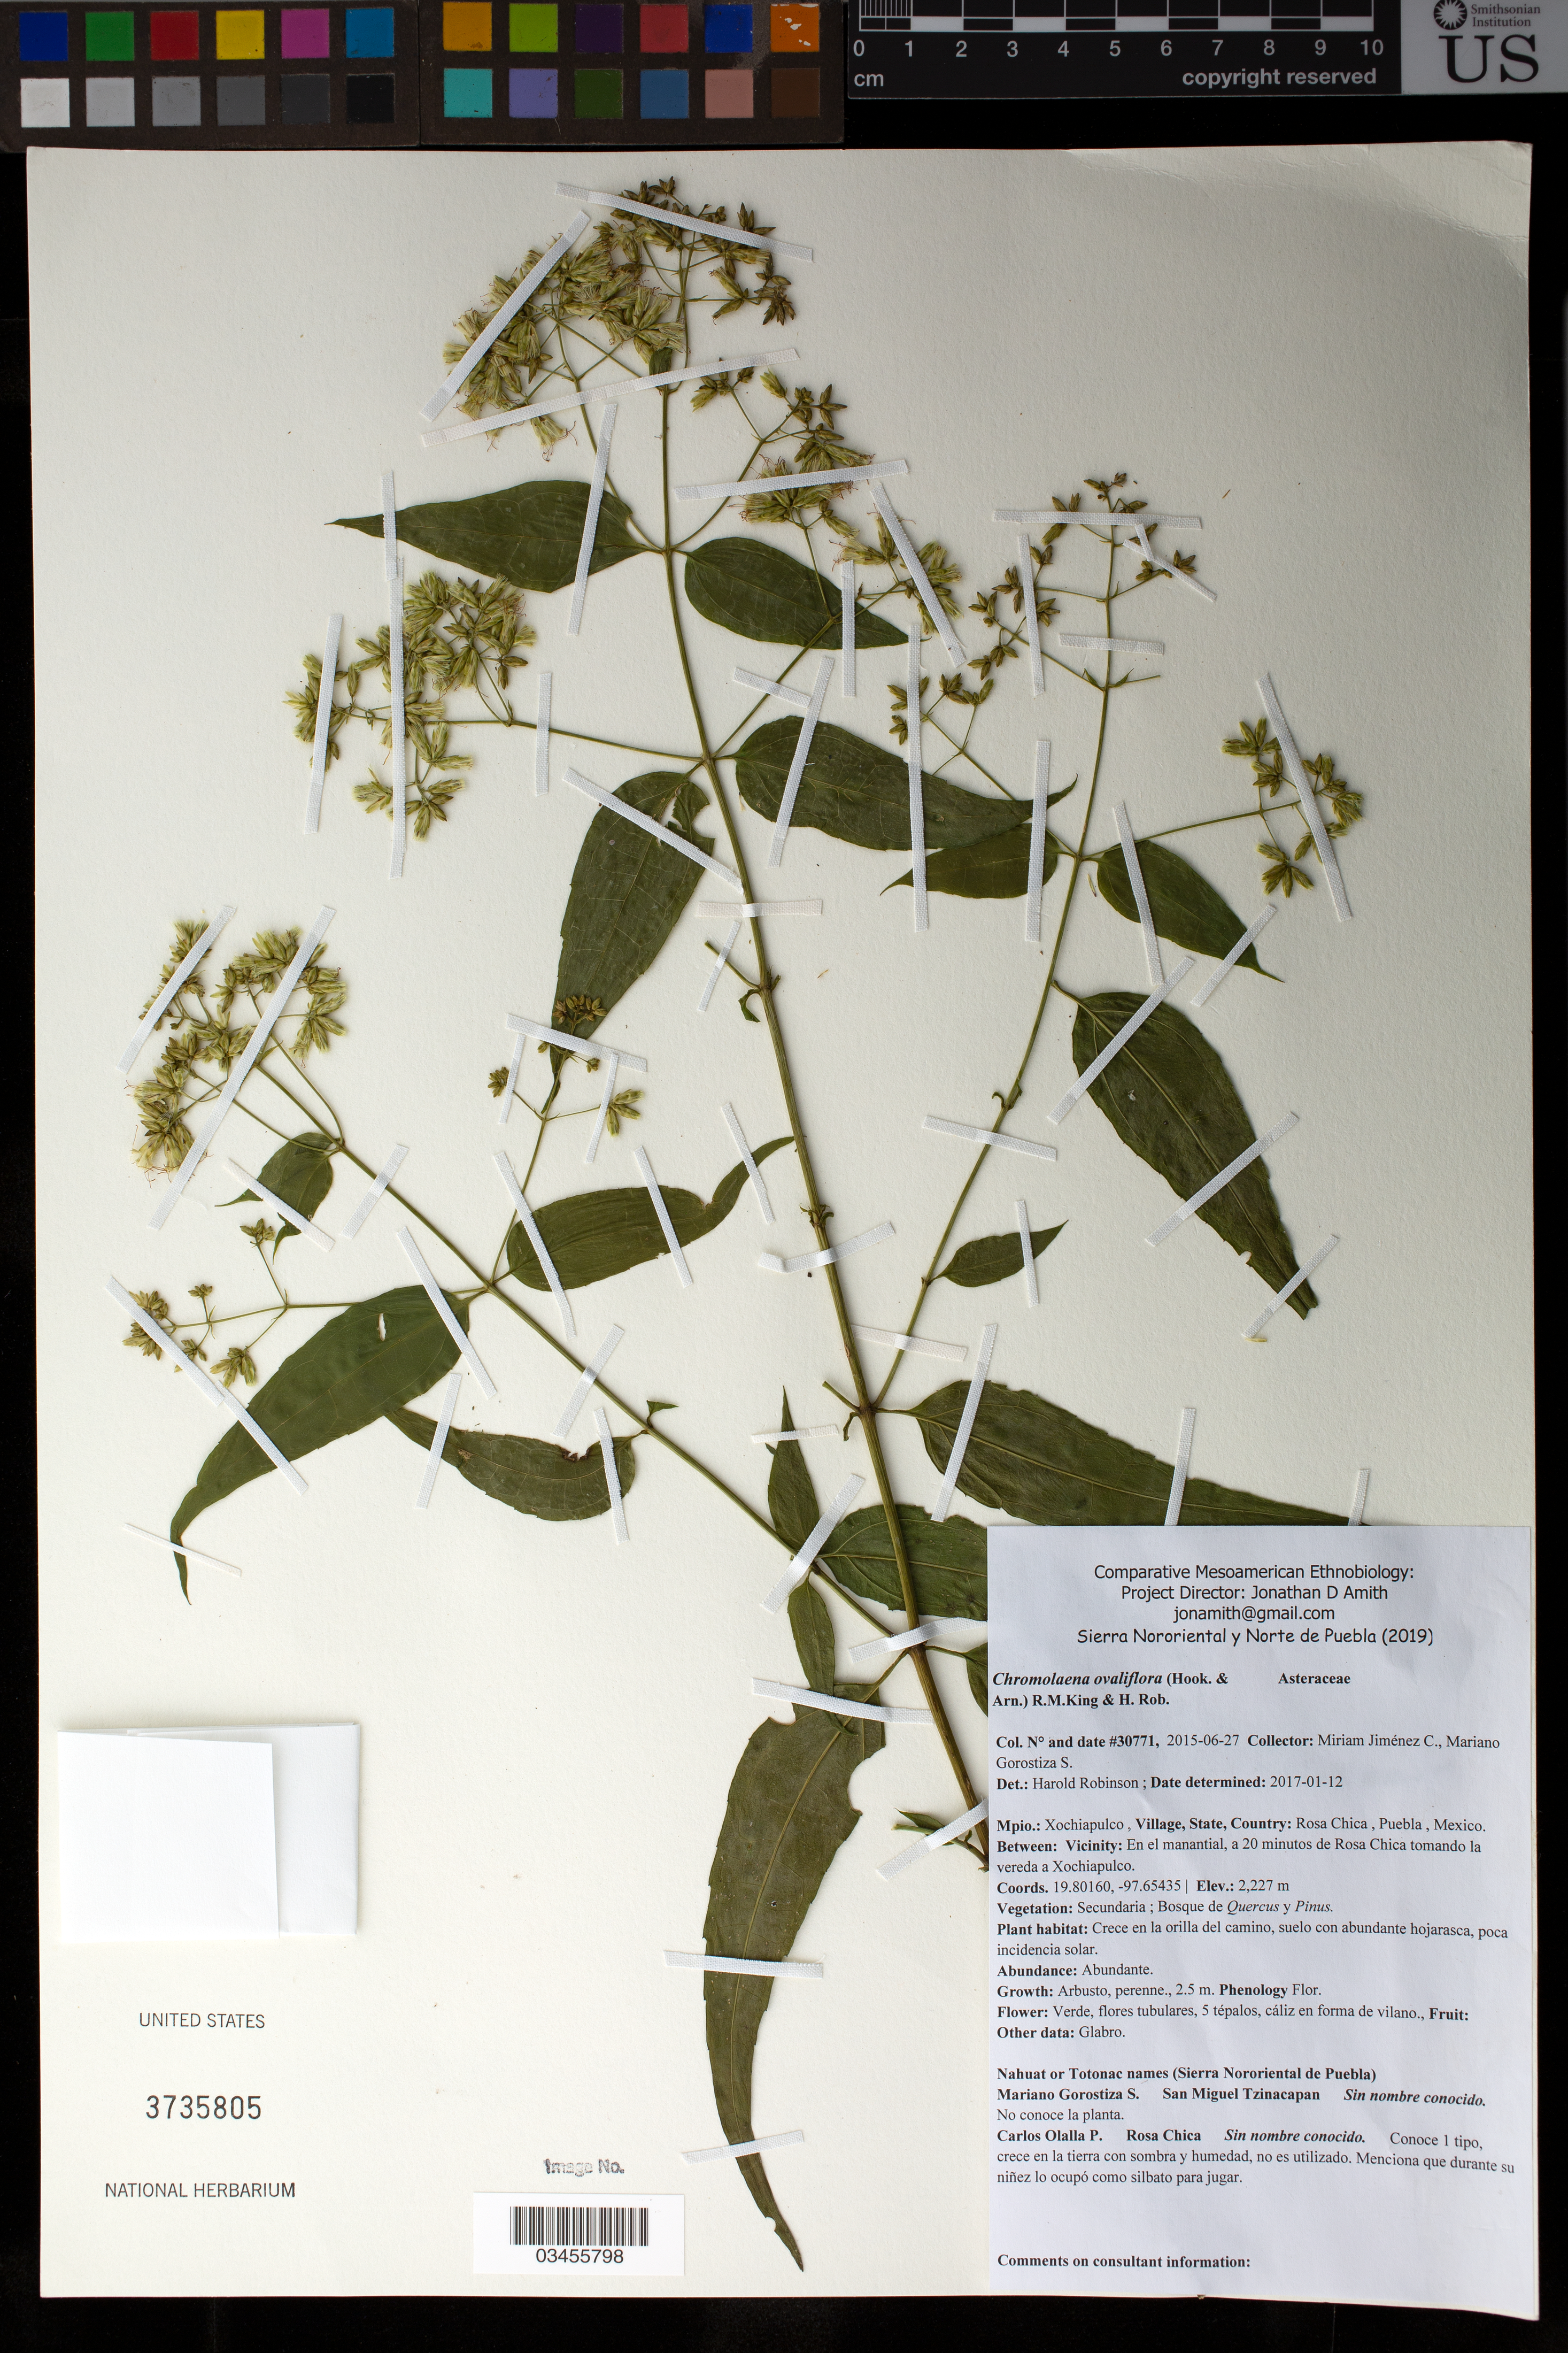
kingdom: Plantae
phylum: Tracheophyta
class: Magnoliopsida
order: Asterales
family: Asteraceae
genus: Chromolaena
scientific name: Chromolaena ovaliflora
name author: (Hook.) R.M. King & H. Rob.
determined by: Robinson, Harold E., (US)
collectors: M. Jiménez Chimil & M. Gorostiza S.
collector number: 30771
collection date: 2015-06-27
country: México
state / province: Puebla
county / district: Xochiapulco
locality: PUEBLO: Rosa Chica; LOCALIDAD EXACTA: En el manantial, a 20 minutos de Rosa Chica tomando la vereda a Xochiapulco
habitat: Bosque de Quercus y Pinus | Orilla del camino, suelo con abundante hojarasca, poca incidencia solar.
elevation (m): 2227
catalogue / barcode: US 3735805